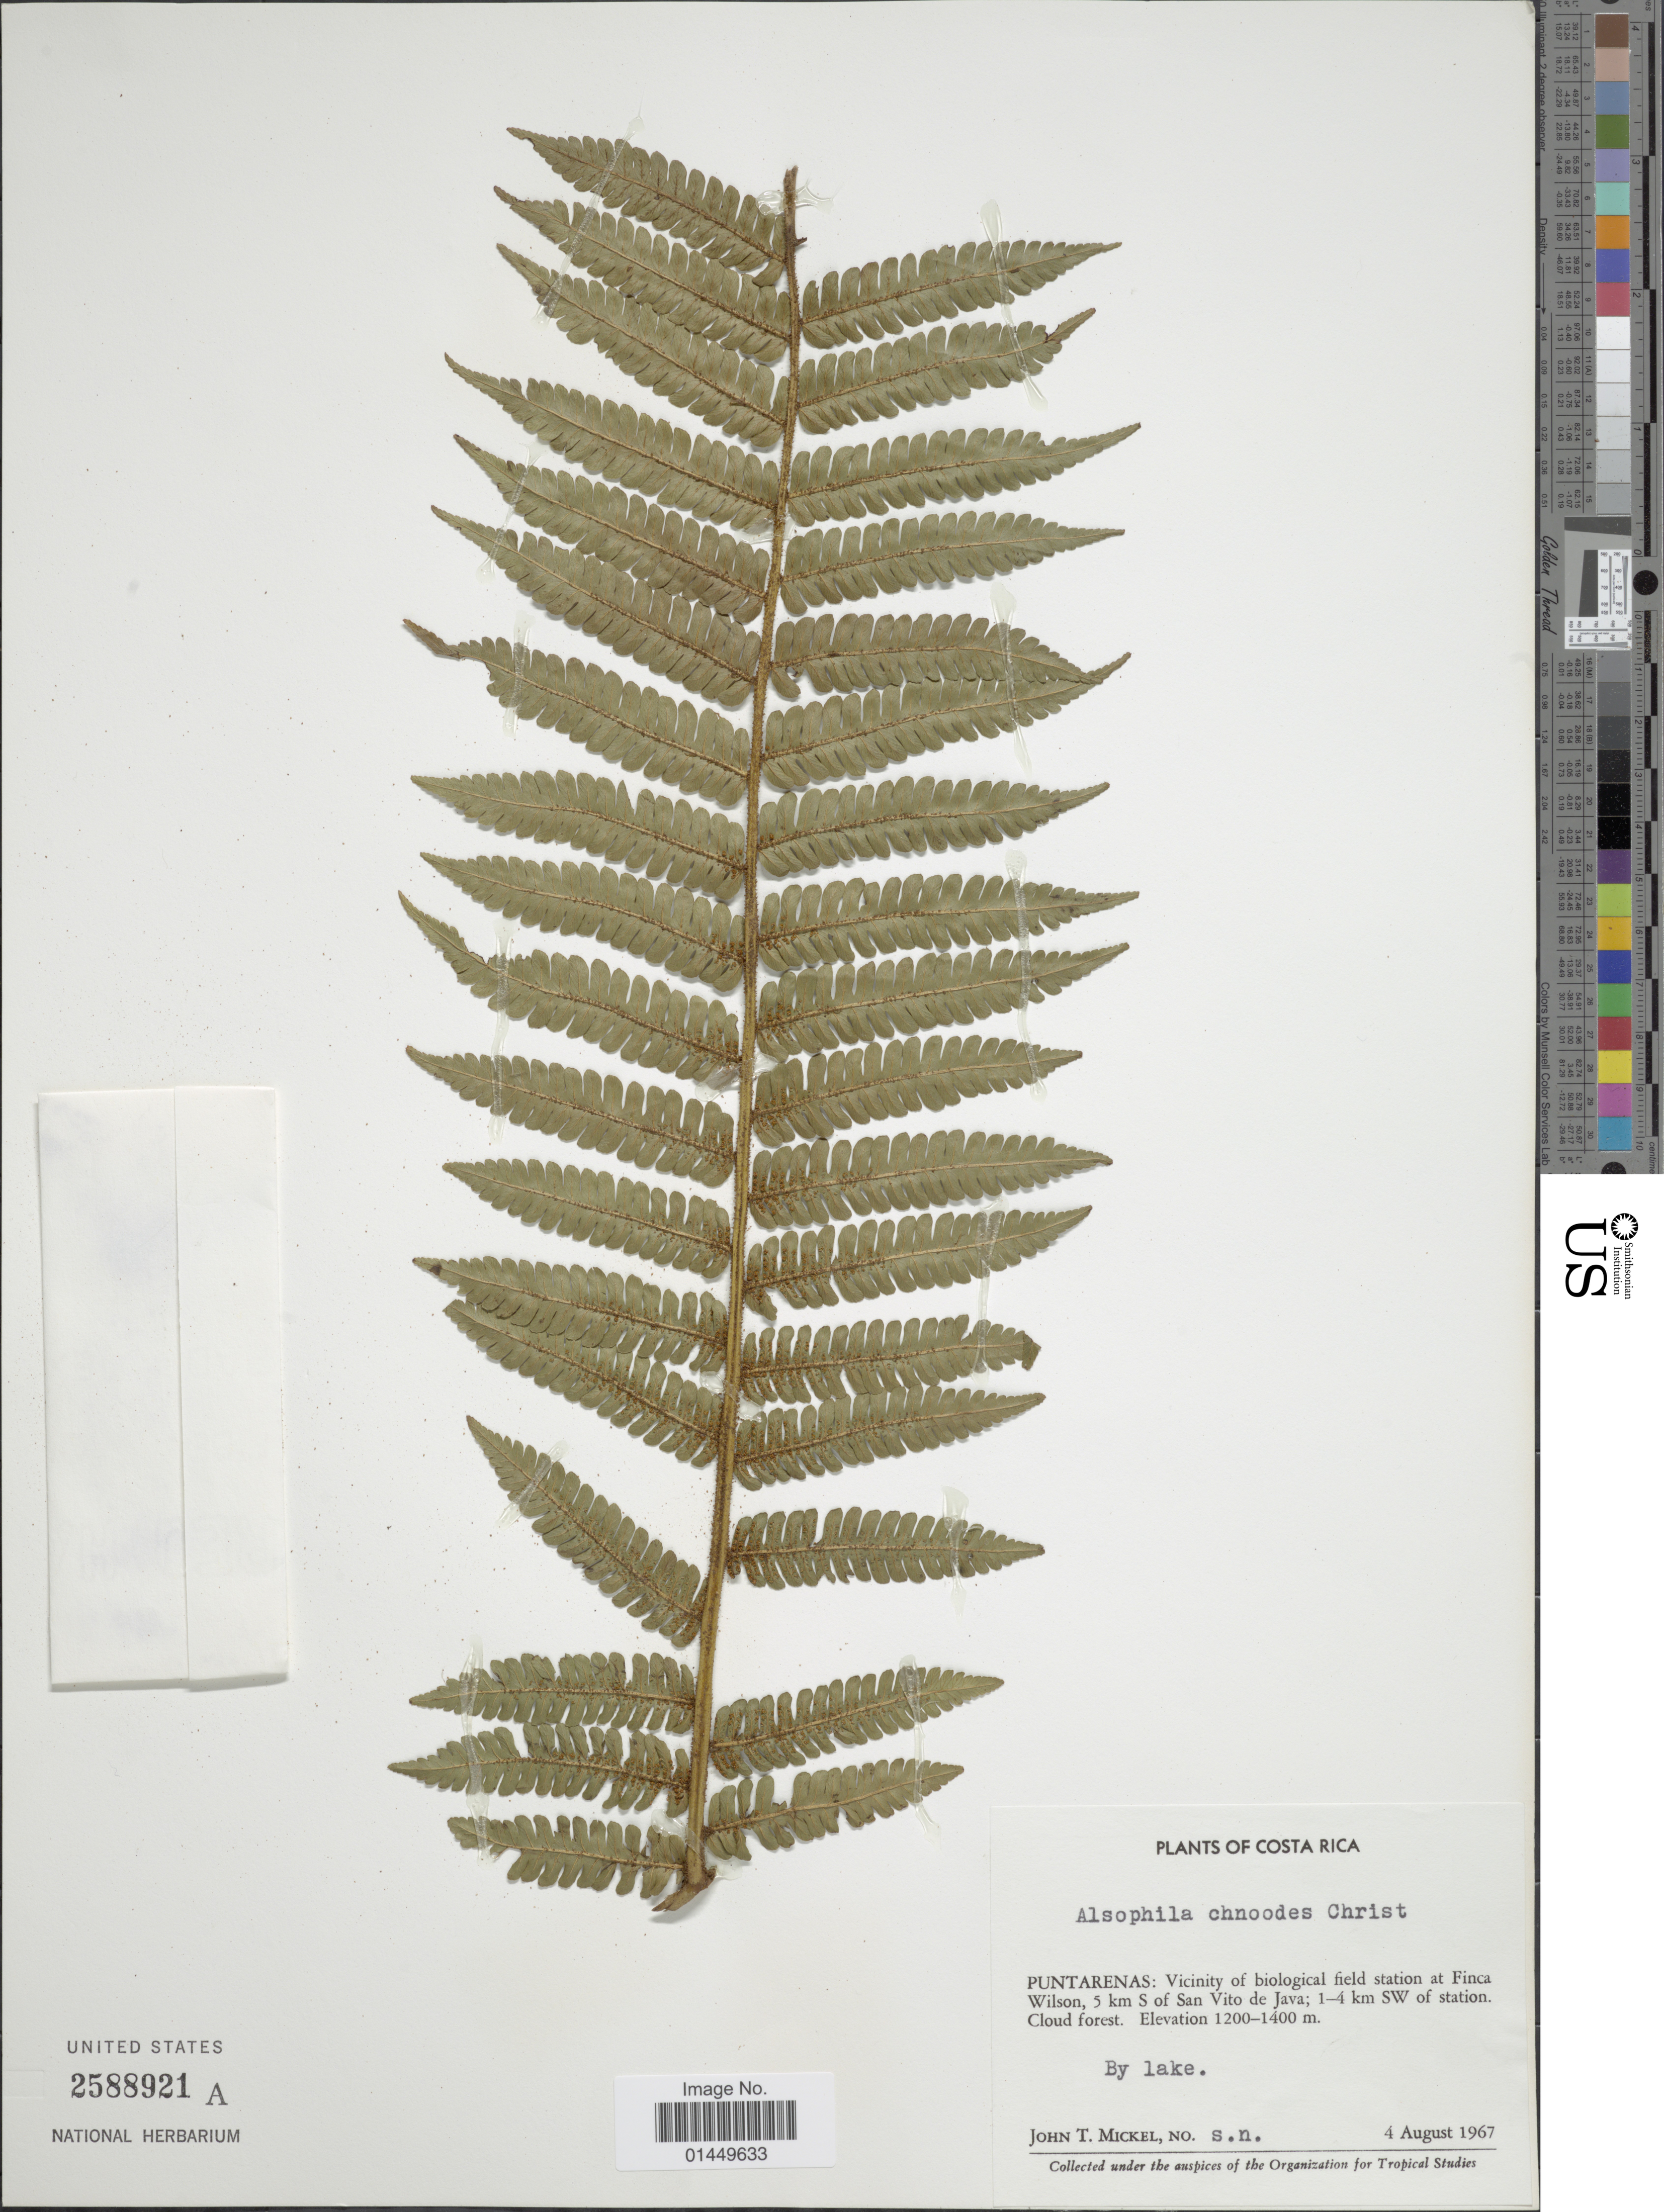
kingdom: Plantae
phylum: Tracheophyta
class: Polypodiopsida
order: Cyatheales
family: Cyatheaceae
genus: Cyathea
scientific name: Cyathea schiedeana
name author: (C. Presl) Domin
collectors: J. T. Mickel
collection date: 1967-08-04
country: Costa Rica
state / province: Puntarenas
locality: Puntarenas: Vicinity of biological field station at Finca Wilson, 5 km S of San Vito de Java, 1-4 km SW of station, Cloud forest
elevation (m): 1200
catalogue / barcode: US 2588921A